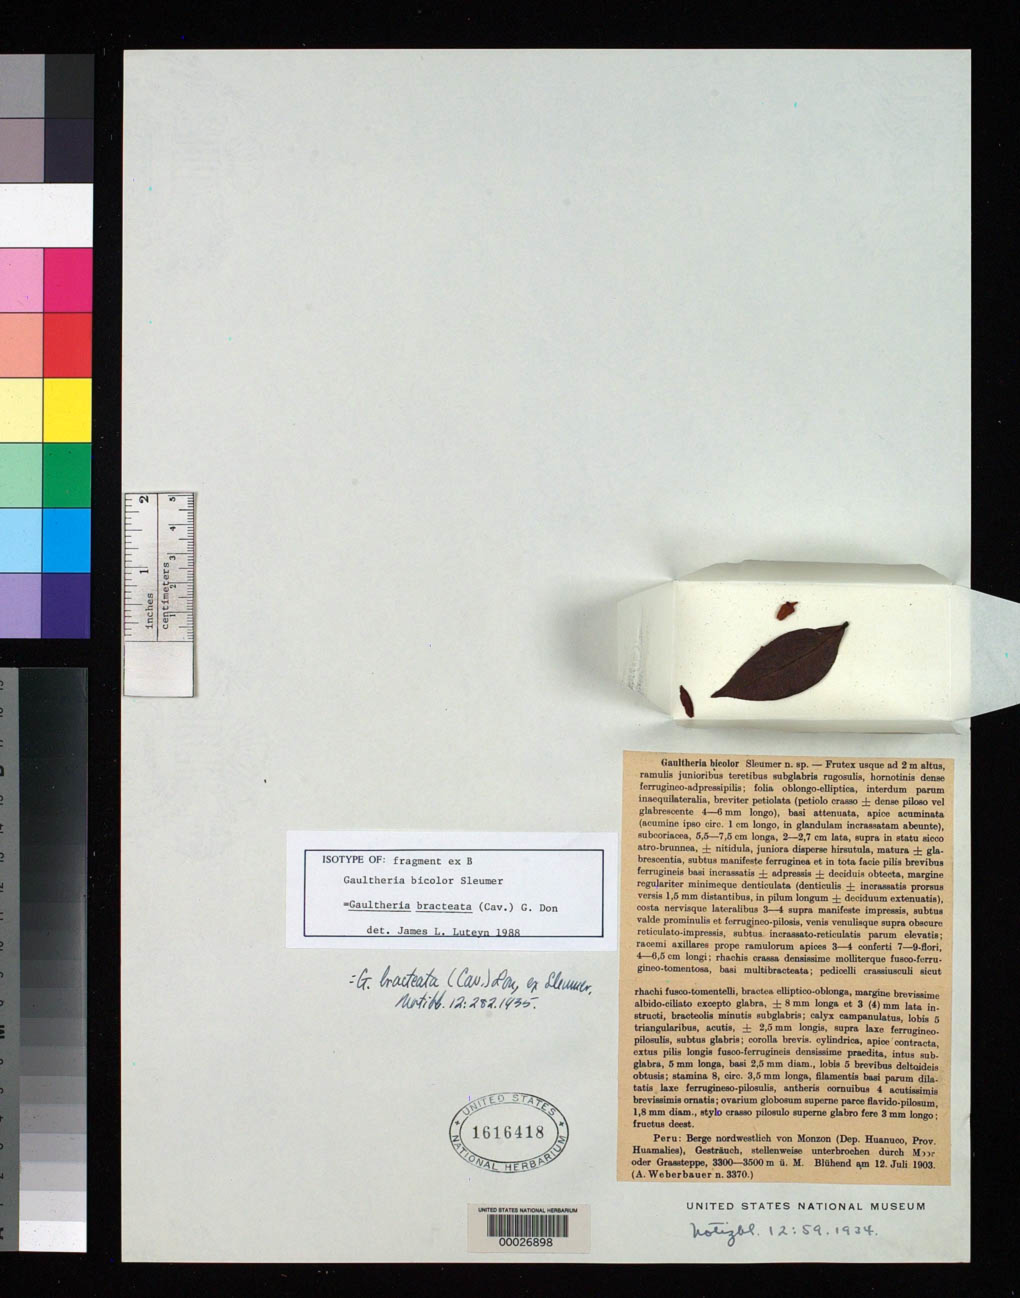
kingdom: Plantae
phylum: Tracheophyta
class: Magnoliopsida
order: Ericales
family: Ericaceae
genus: Gaultheria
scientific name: Gaultheria bicolor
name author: Sleumer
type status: Type Fragment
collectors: A. Weberbauer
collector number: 3370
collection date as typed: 12 Jul 1903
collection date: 1903-07-12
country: Peru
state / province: Huánuco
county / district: Huamalies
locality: Huamalíes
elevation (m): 3300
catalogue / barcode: US 1616418